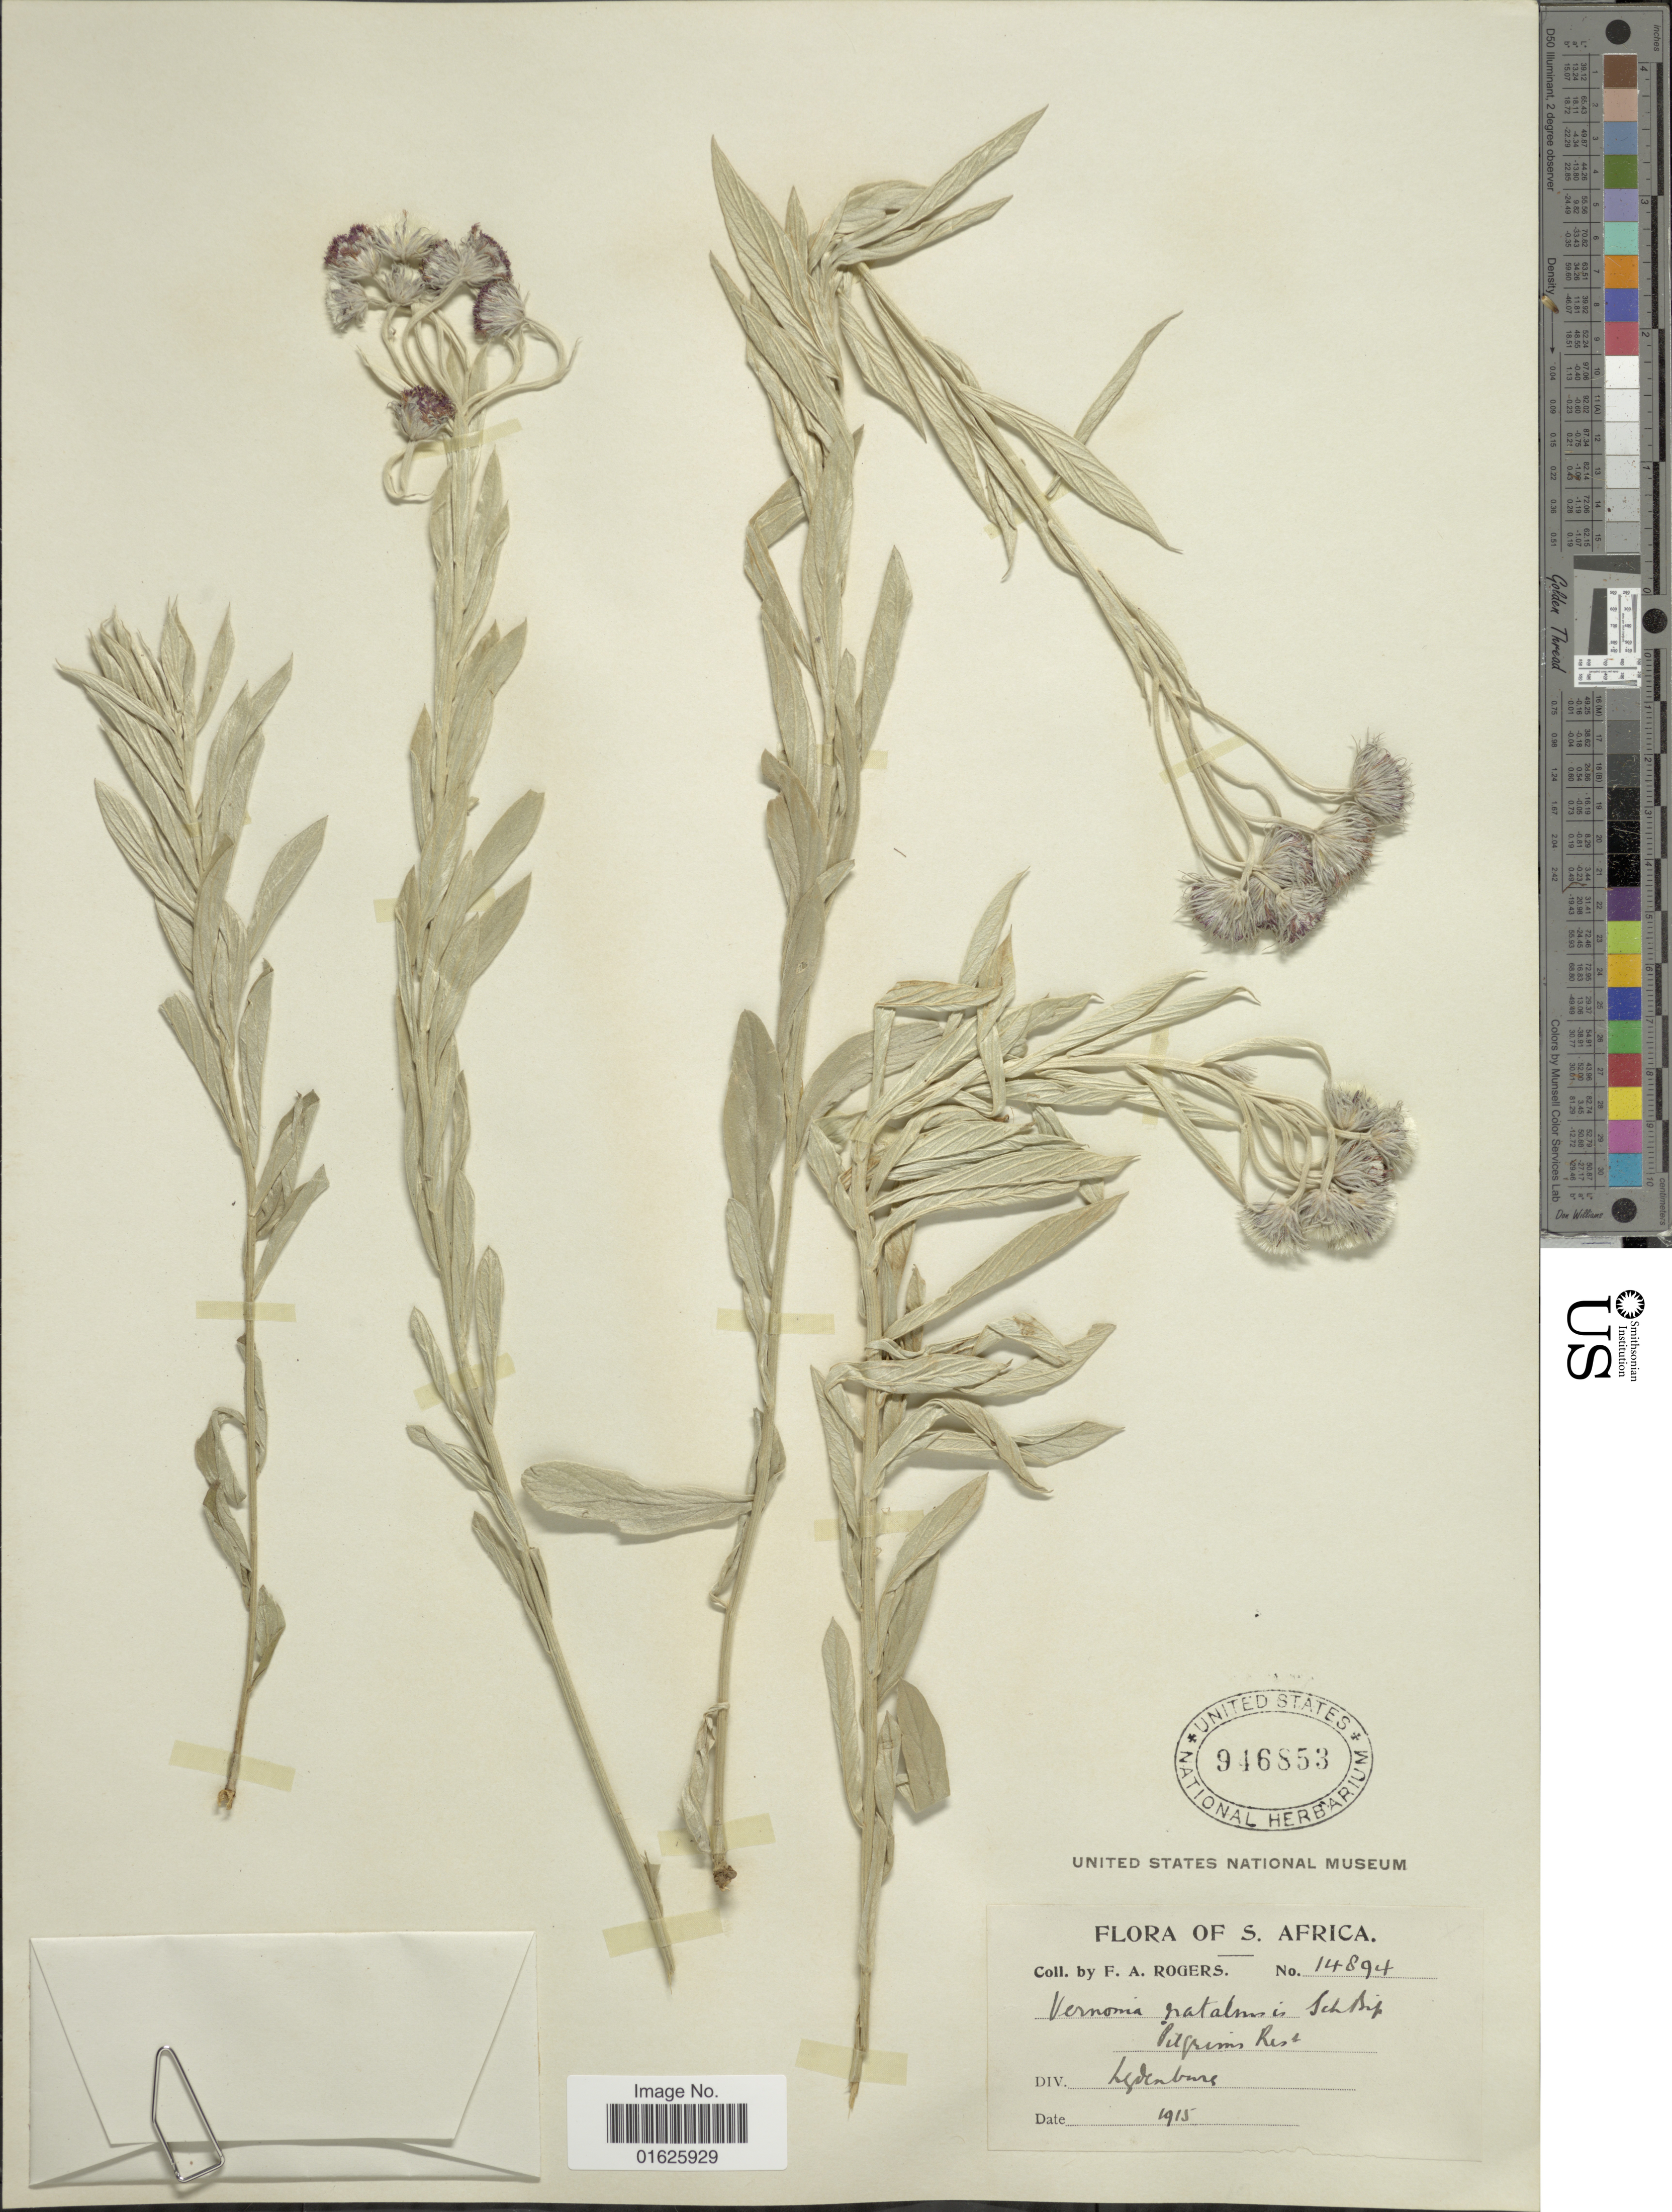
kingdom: Plantae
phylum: Tracheophyta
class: Magnoliopsida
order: Asterales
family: Asteraceae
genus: Hilliardiella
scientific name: Hilliardiella aristata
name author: (DC.) H. Rob.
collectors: F. A. Rogers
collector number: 14894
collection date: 1915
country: South Africa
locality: Lydenburg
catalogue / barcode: US 946853